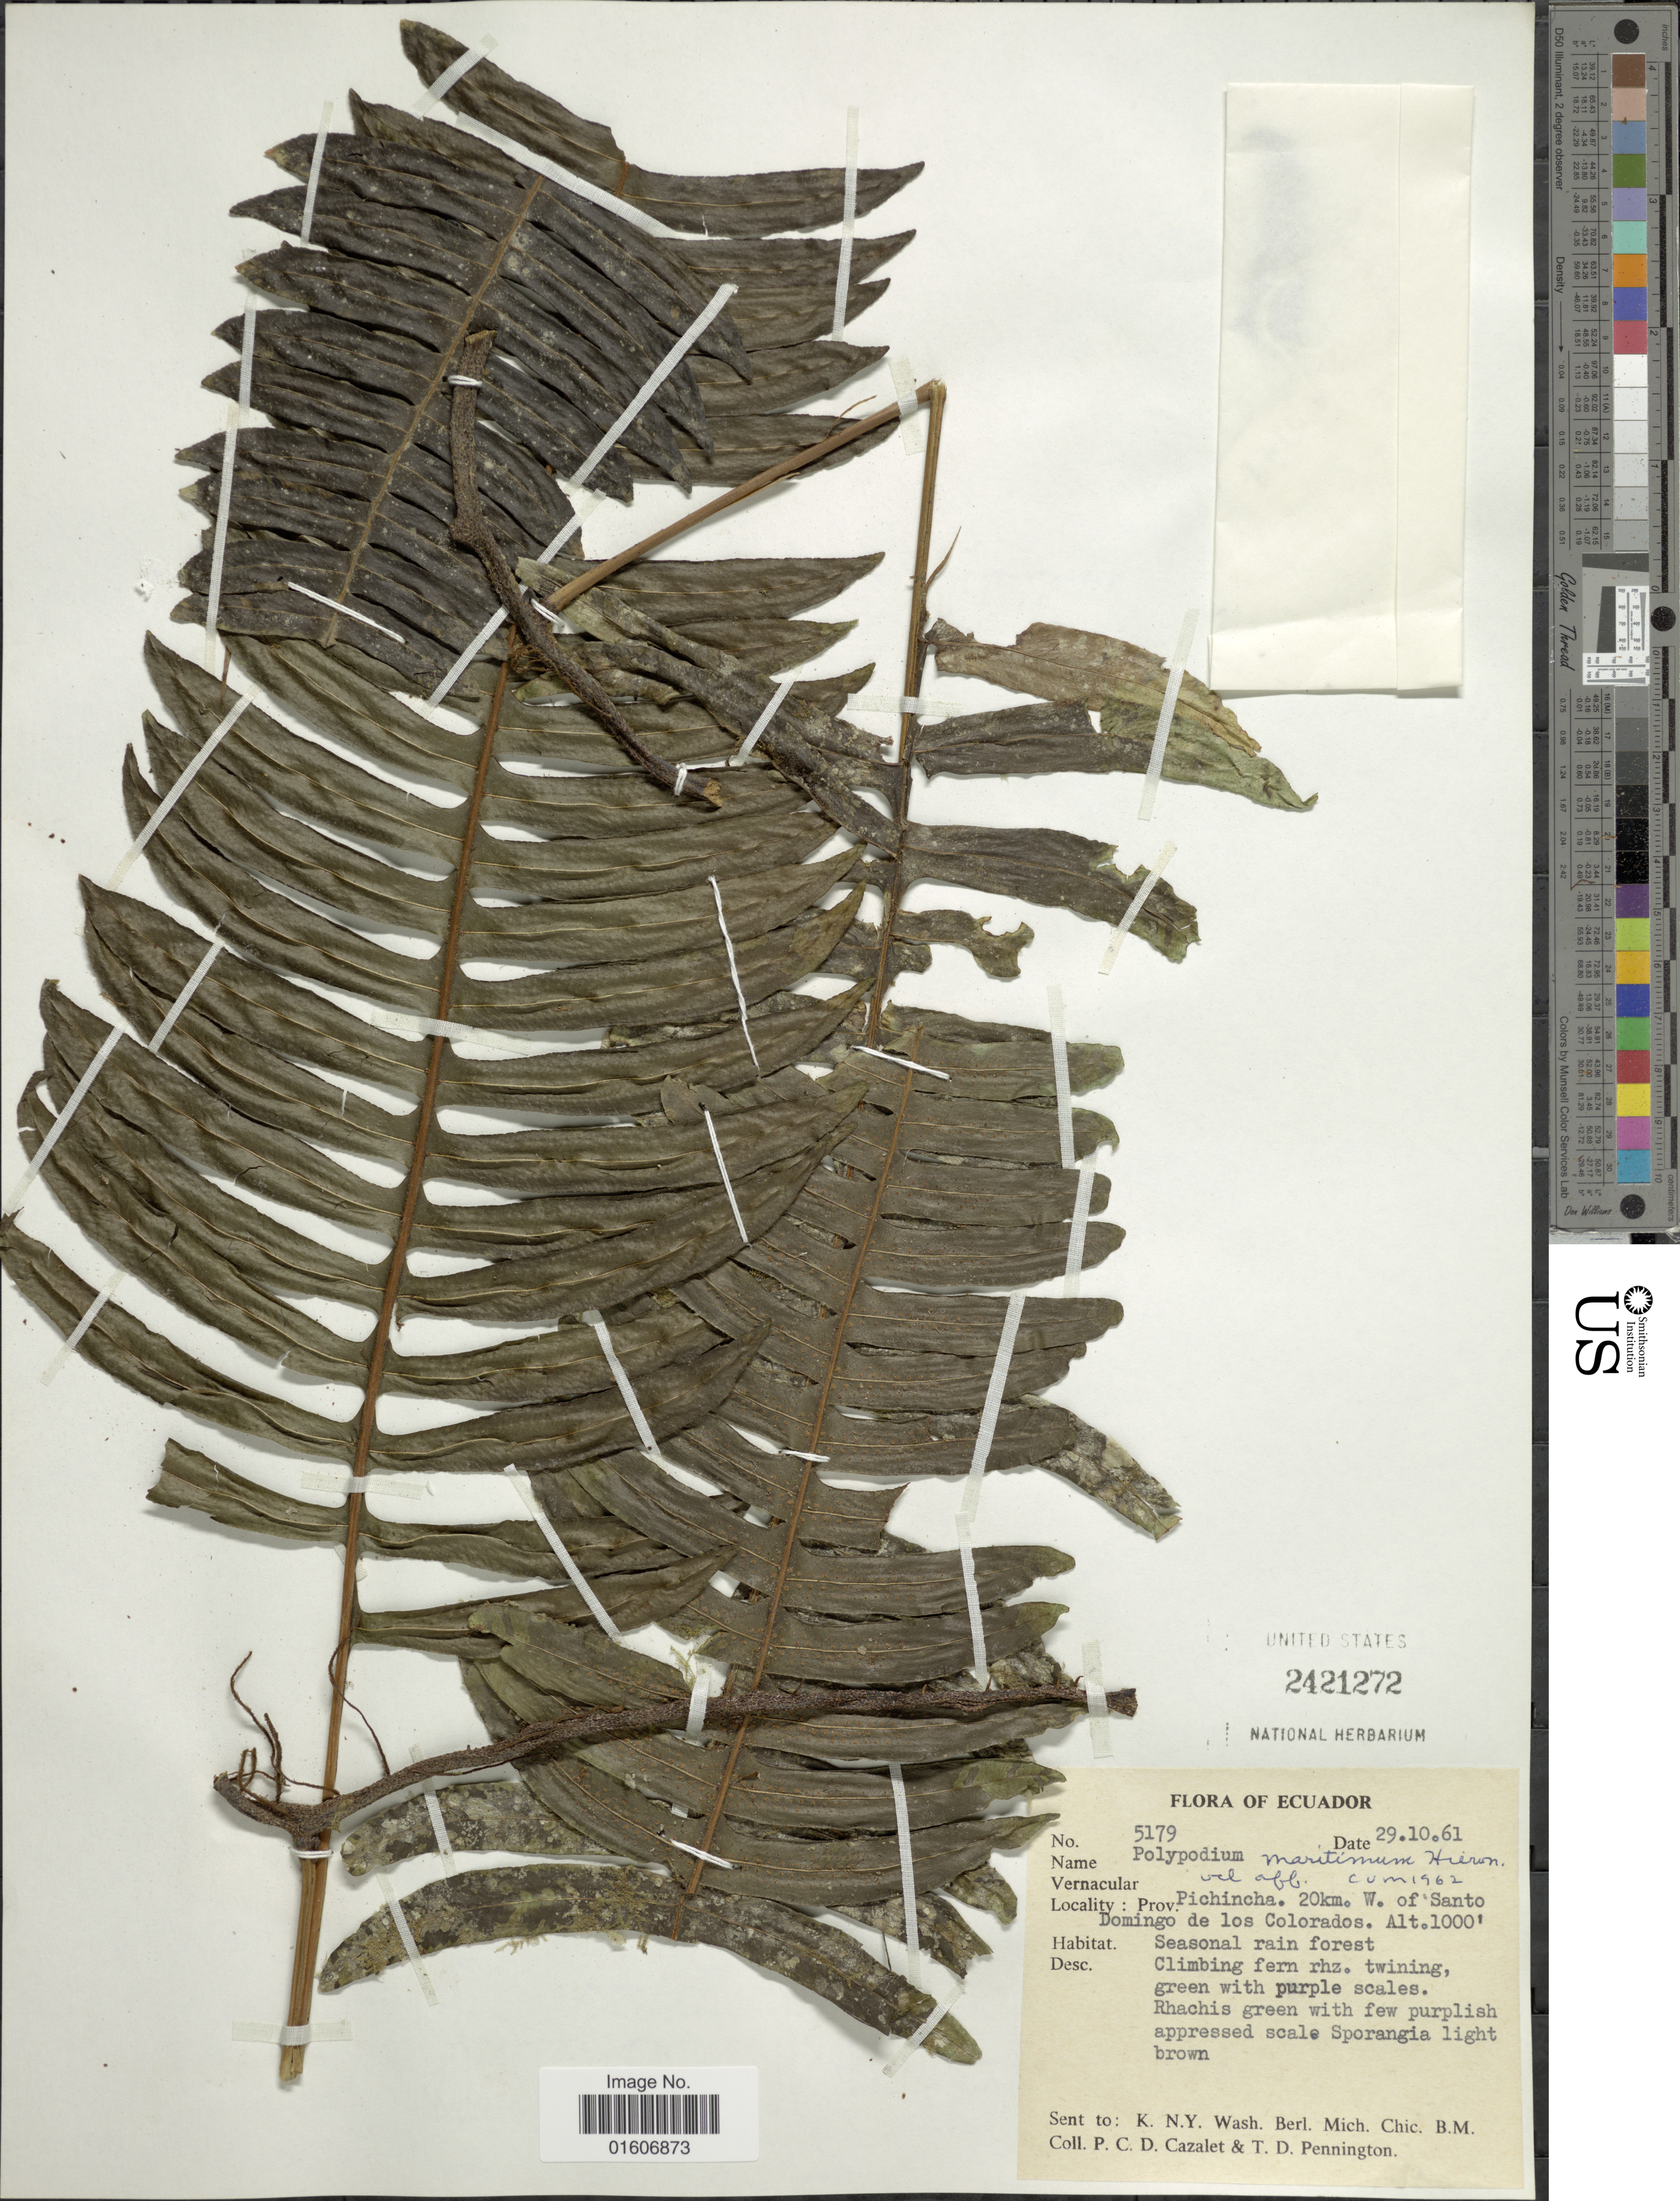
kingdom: Plantae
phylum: Tracheophyta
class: Polypodiopsida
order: Polypodiales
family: Polypodiaceae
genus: Serpocaulon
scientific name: Serpocaulon maritimum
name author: (Hieron.) A.R. Sm.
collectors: P. C. D. Cazalet & T. D. Pennington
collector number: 5179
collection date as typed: Transcribed d/m/y: 29/10/61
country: Ecuador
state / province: Pichincha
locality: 20km. W of Santo Domingo de los Colorados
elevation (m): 305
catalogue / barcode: US 2421272